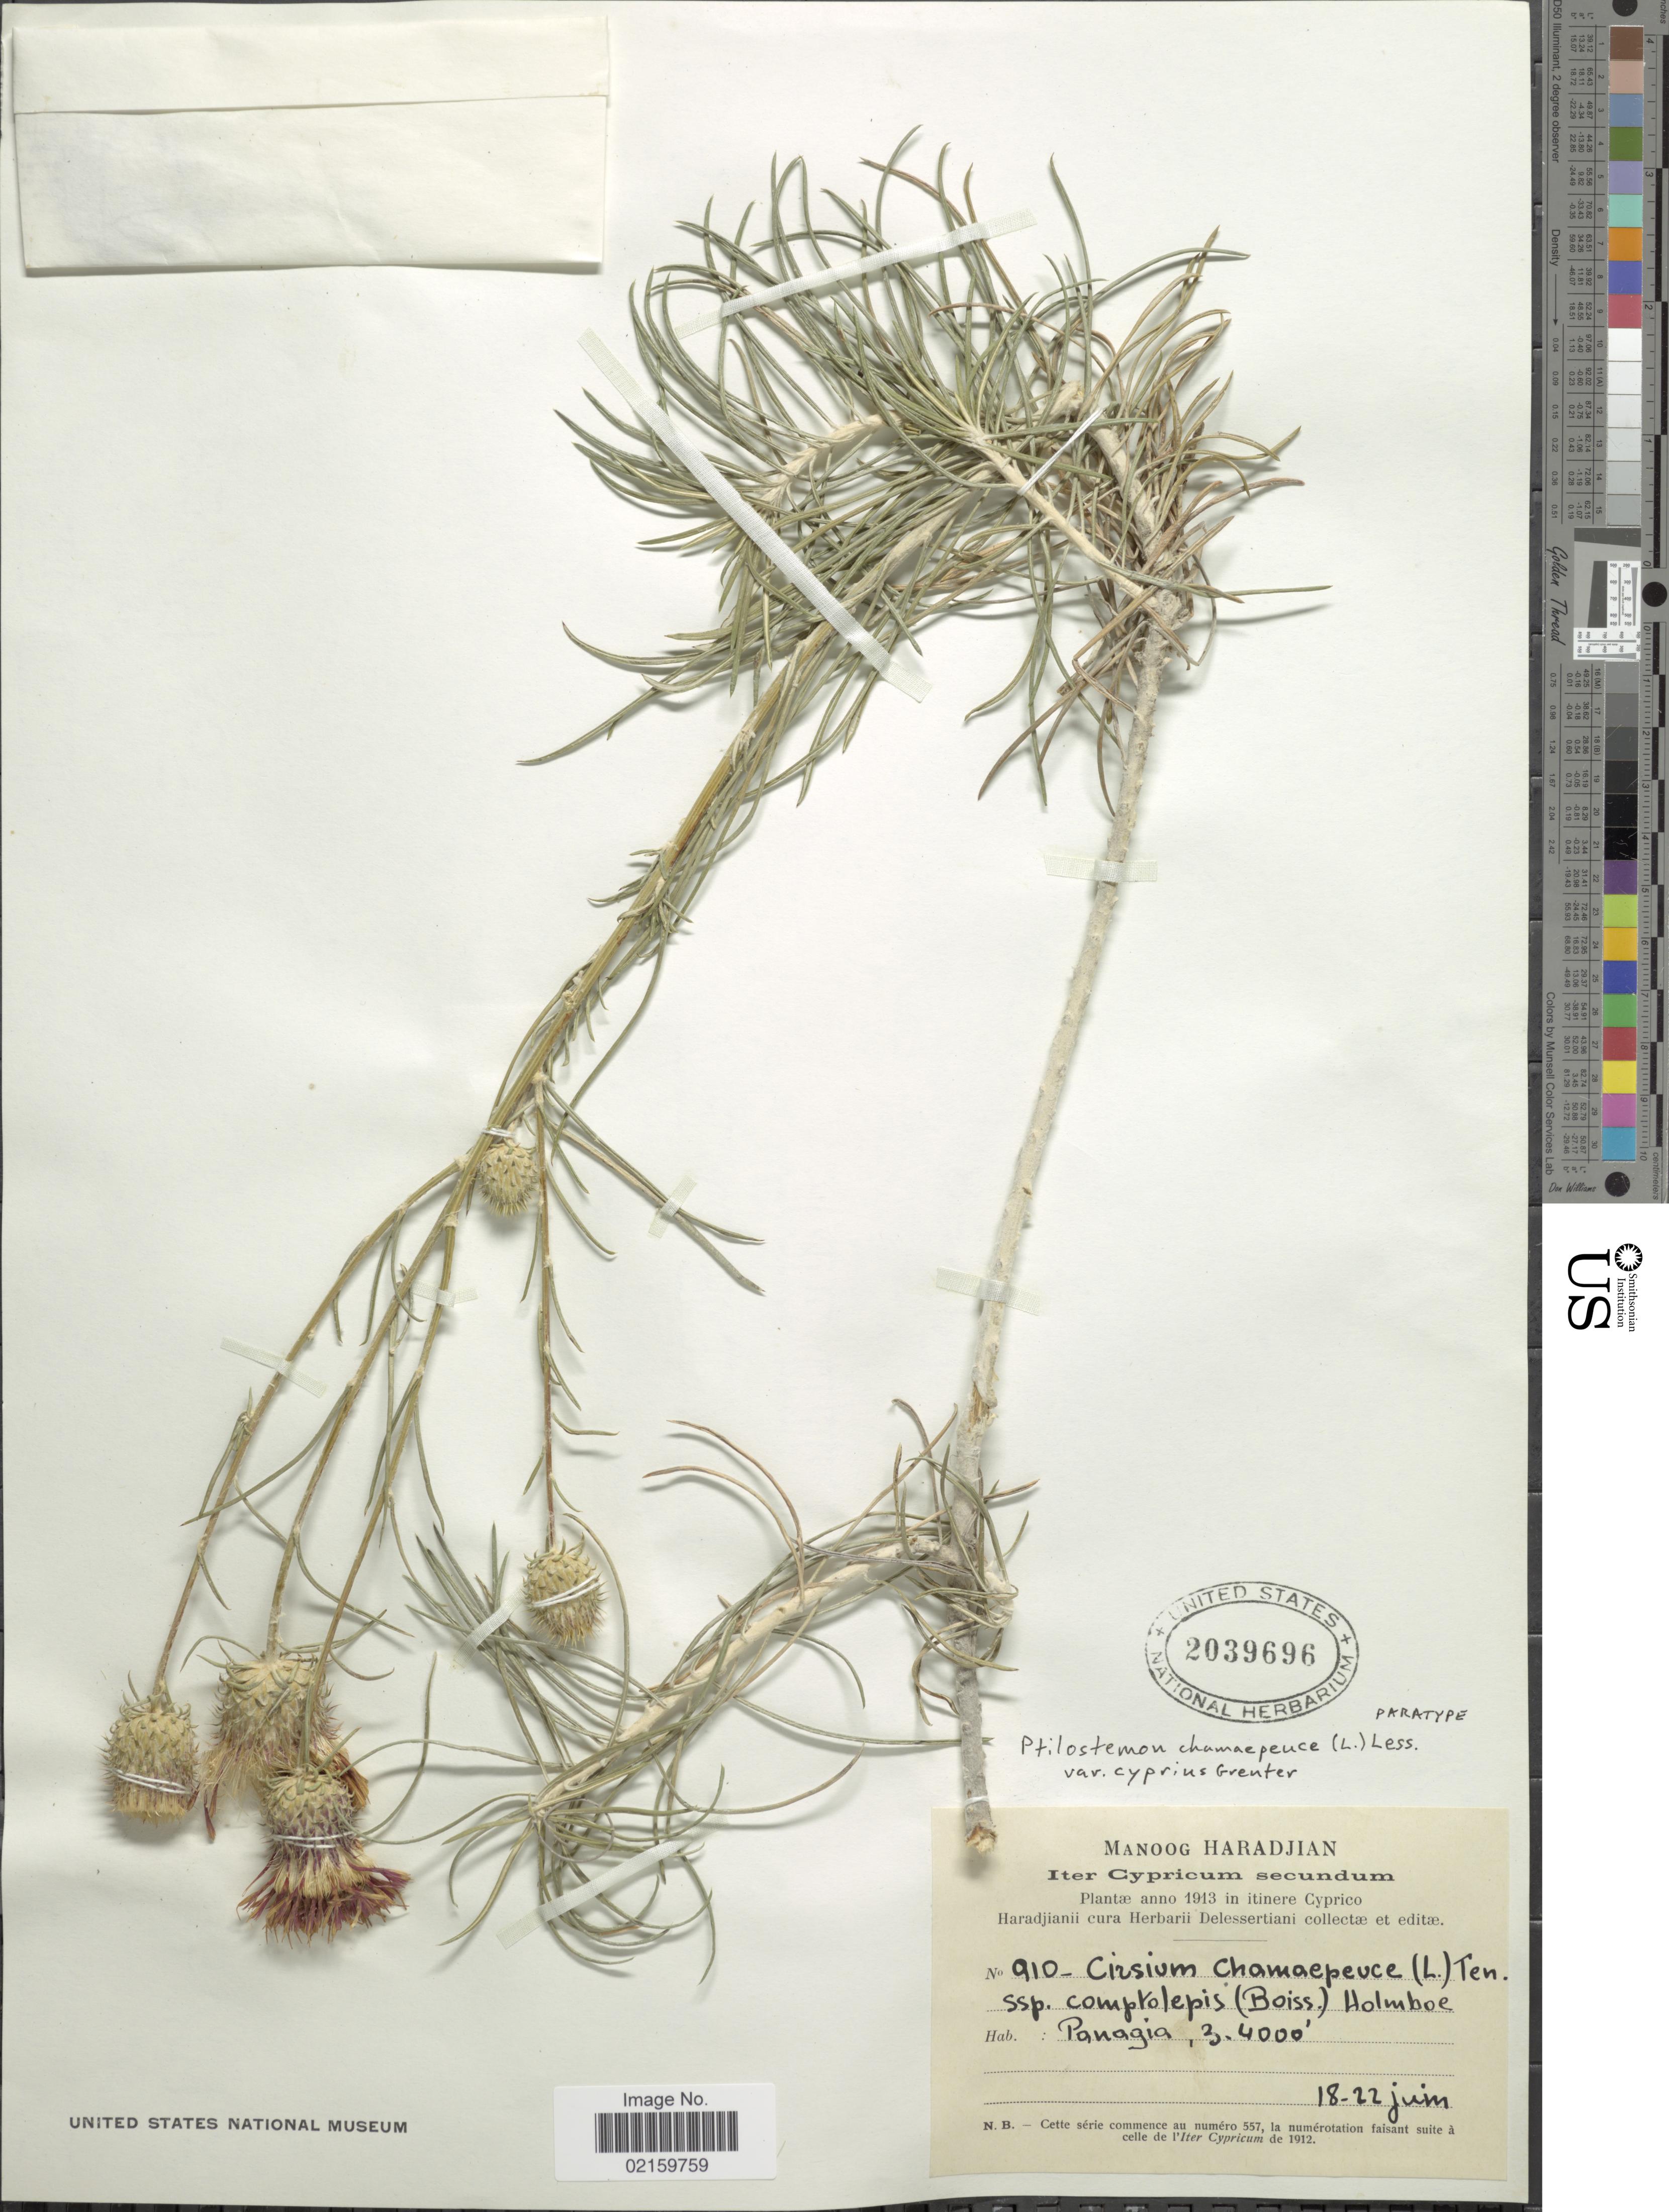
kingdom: Plantae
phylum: Tracheophyta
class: Magnoliopsida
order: Asterales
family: Asteraceae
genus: Ptilostemon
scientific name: Ptilostemon chamaepeuce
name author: (L.) Less.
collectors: M. Haradjian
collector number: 910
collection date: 1913-06-18/1913-06-22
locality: Iter Cypricum. Panagia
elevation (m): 914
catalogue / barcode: US 2039696